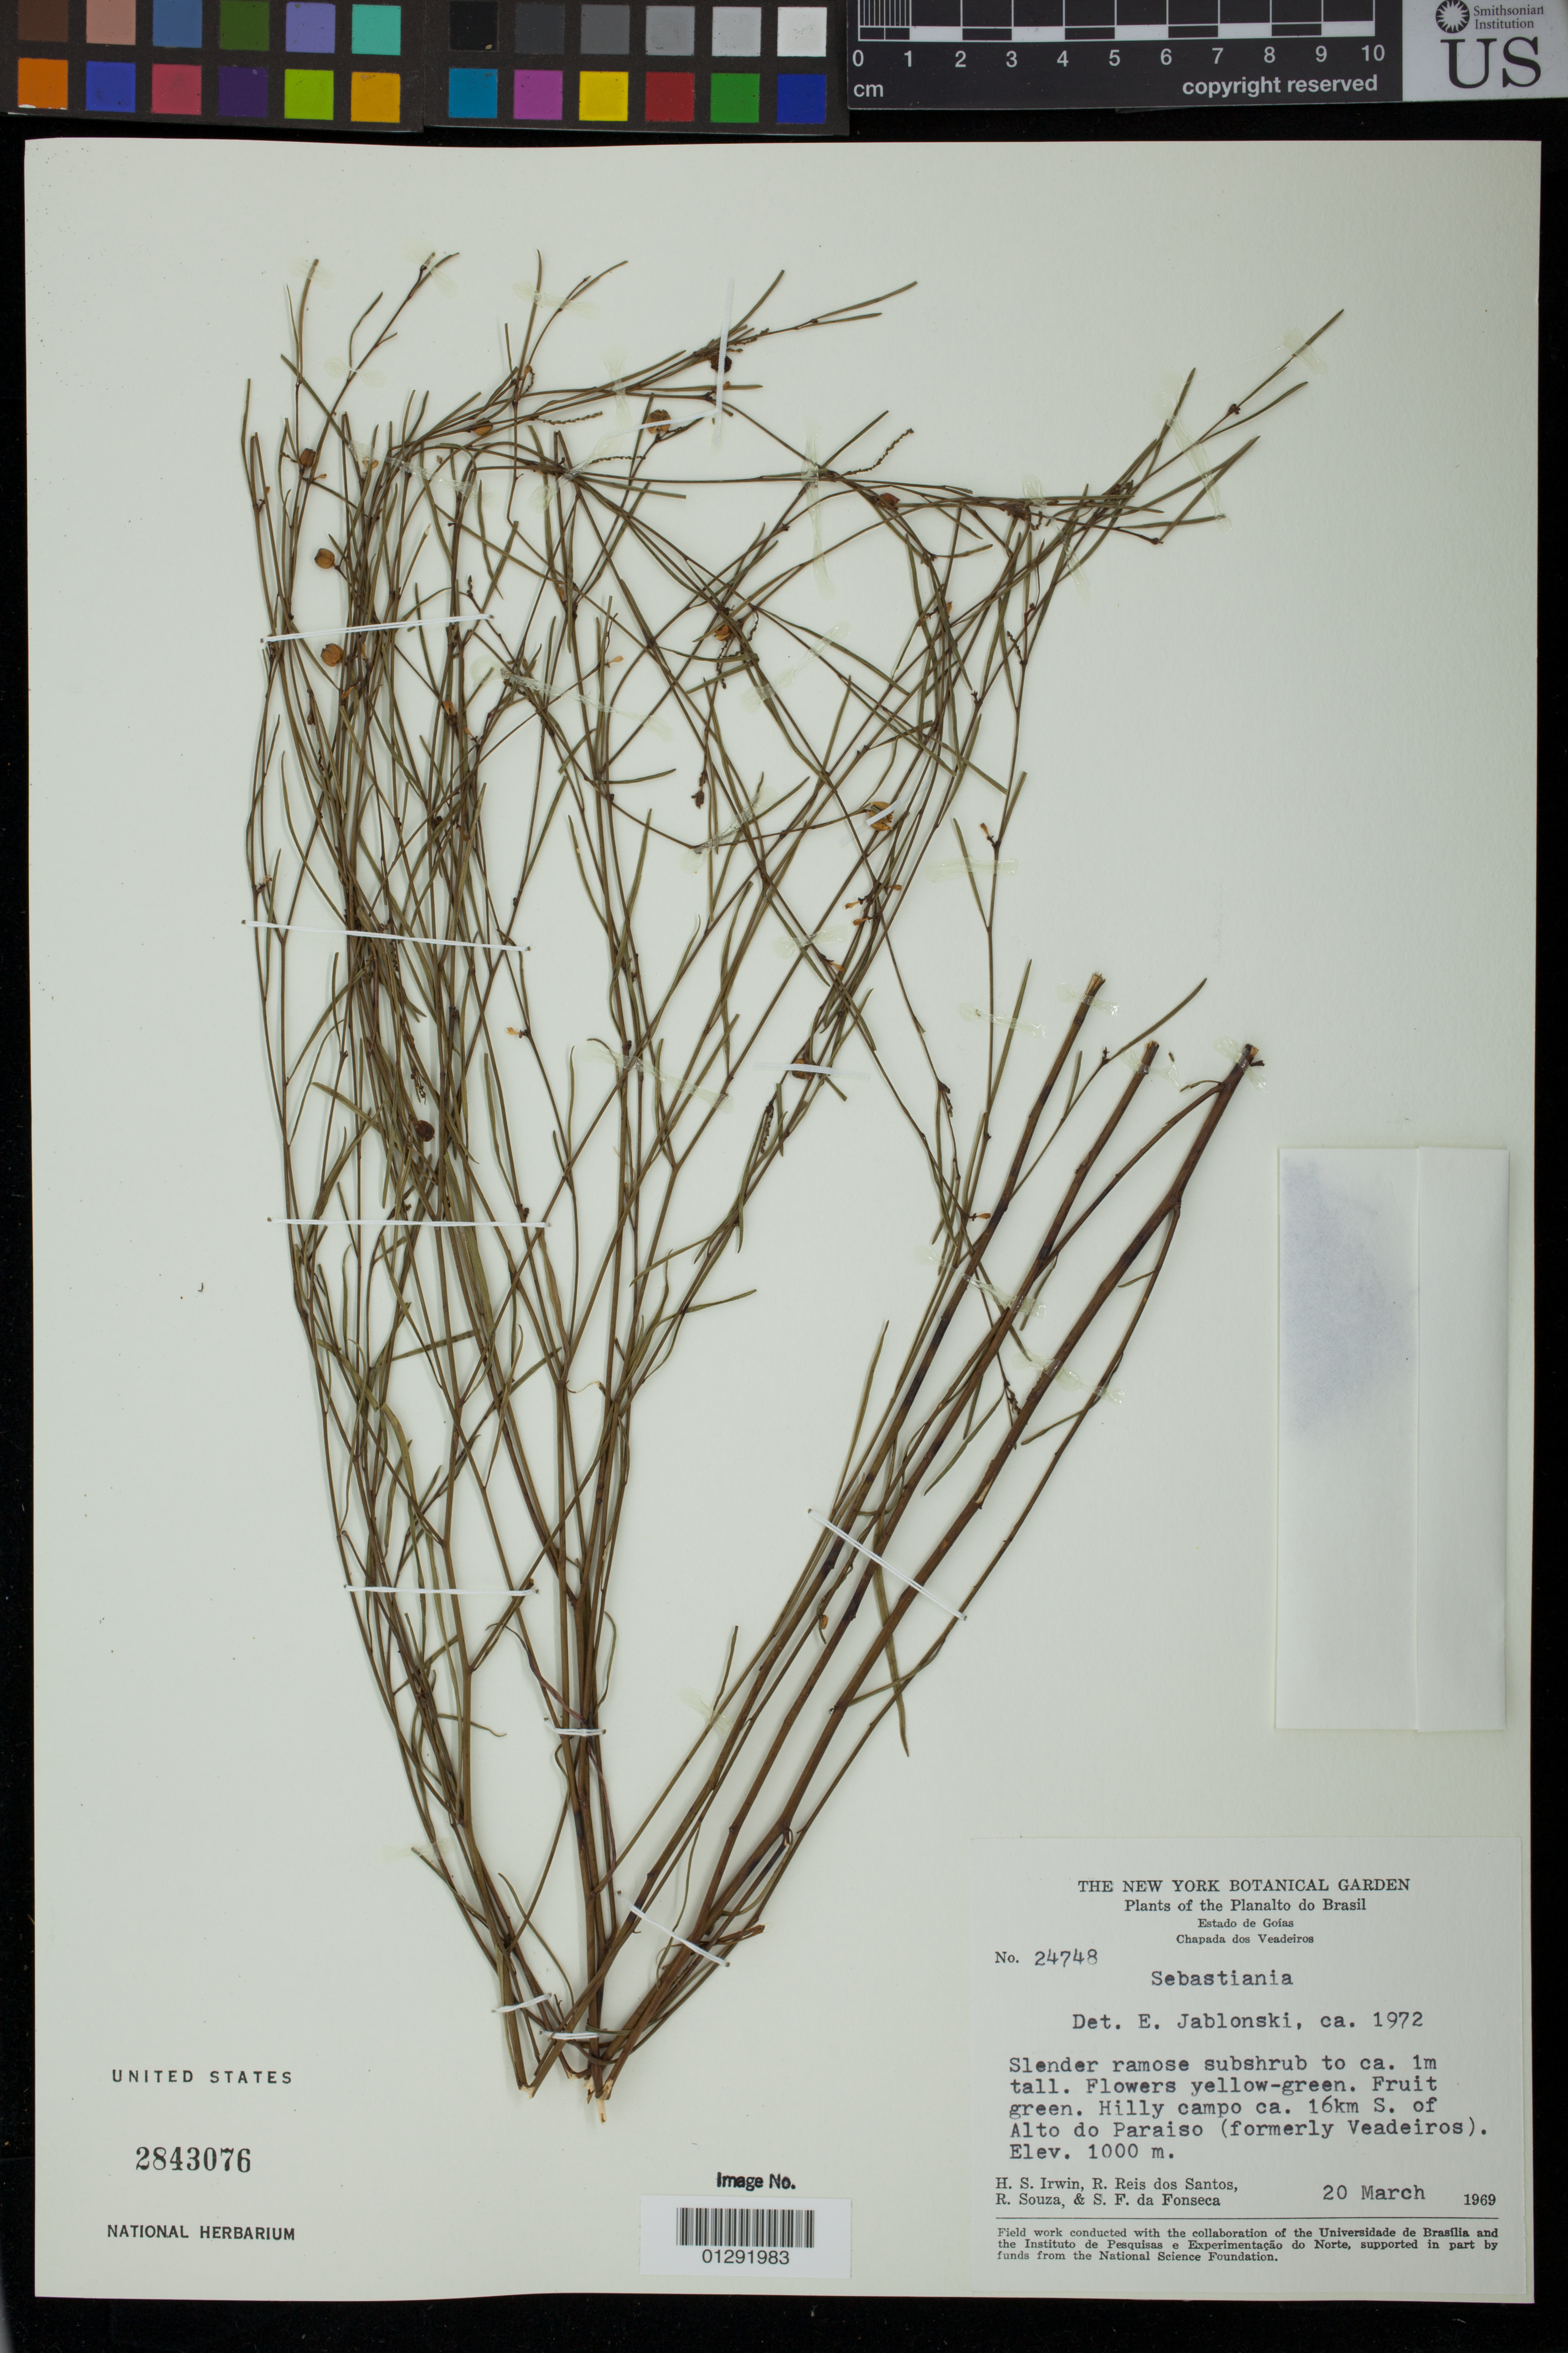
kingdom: Plantae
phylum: Tracheophyta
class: Magnoliopsida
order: Malpighiales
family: Euphorbiaceae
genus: Sebastiania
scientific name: Sebastiania sp.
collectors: H. Irwin, R. Reis dos Santos, R. Souza & S. F. Fonsêca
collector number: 24748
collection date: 1969-03-20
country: Brazil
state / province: Goias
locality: Hilly campo ca. 16km S. of Alto do Paraiso (formerly Veadeiros).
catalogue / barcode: US 2843076